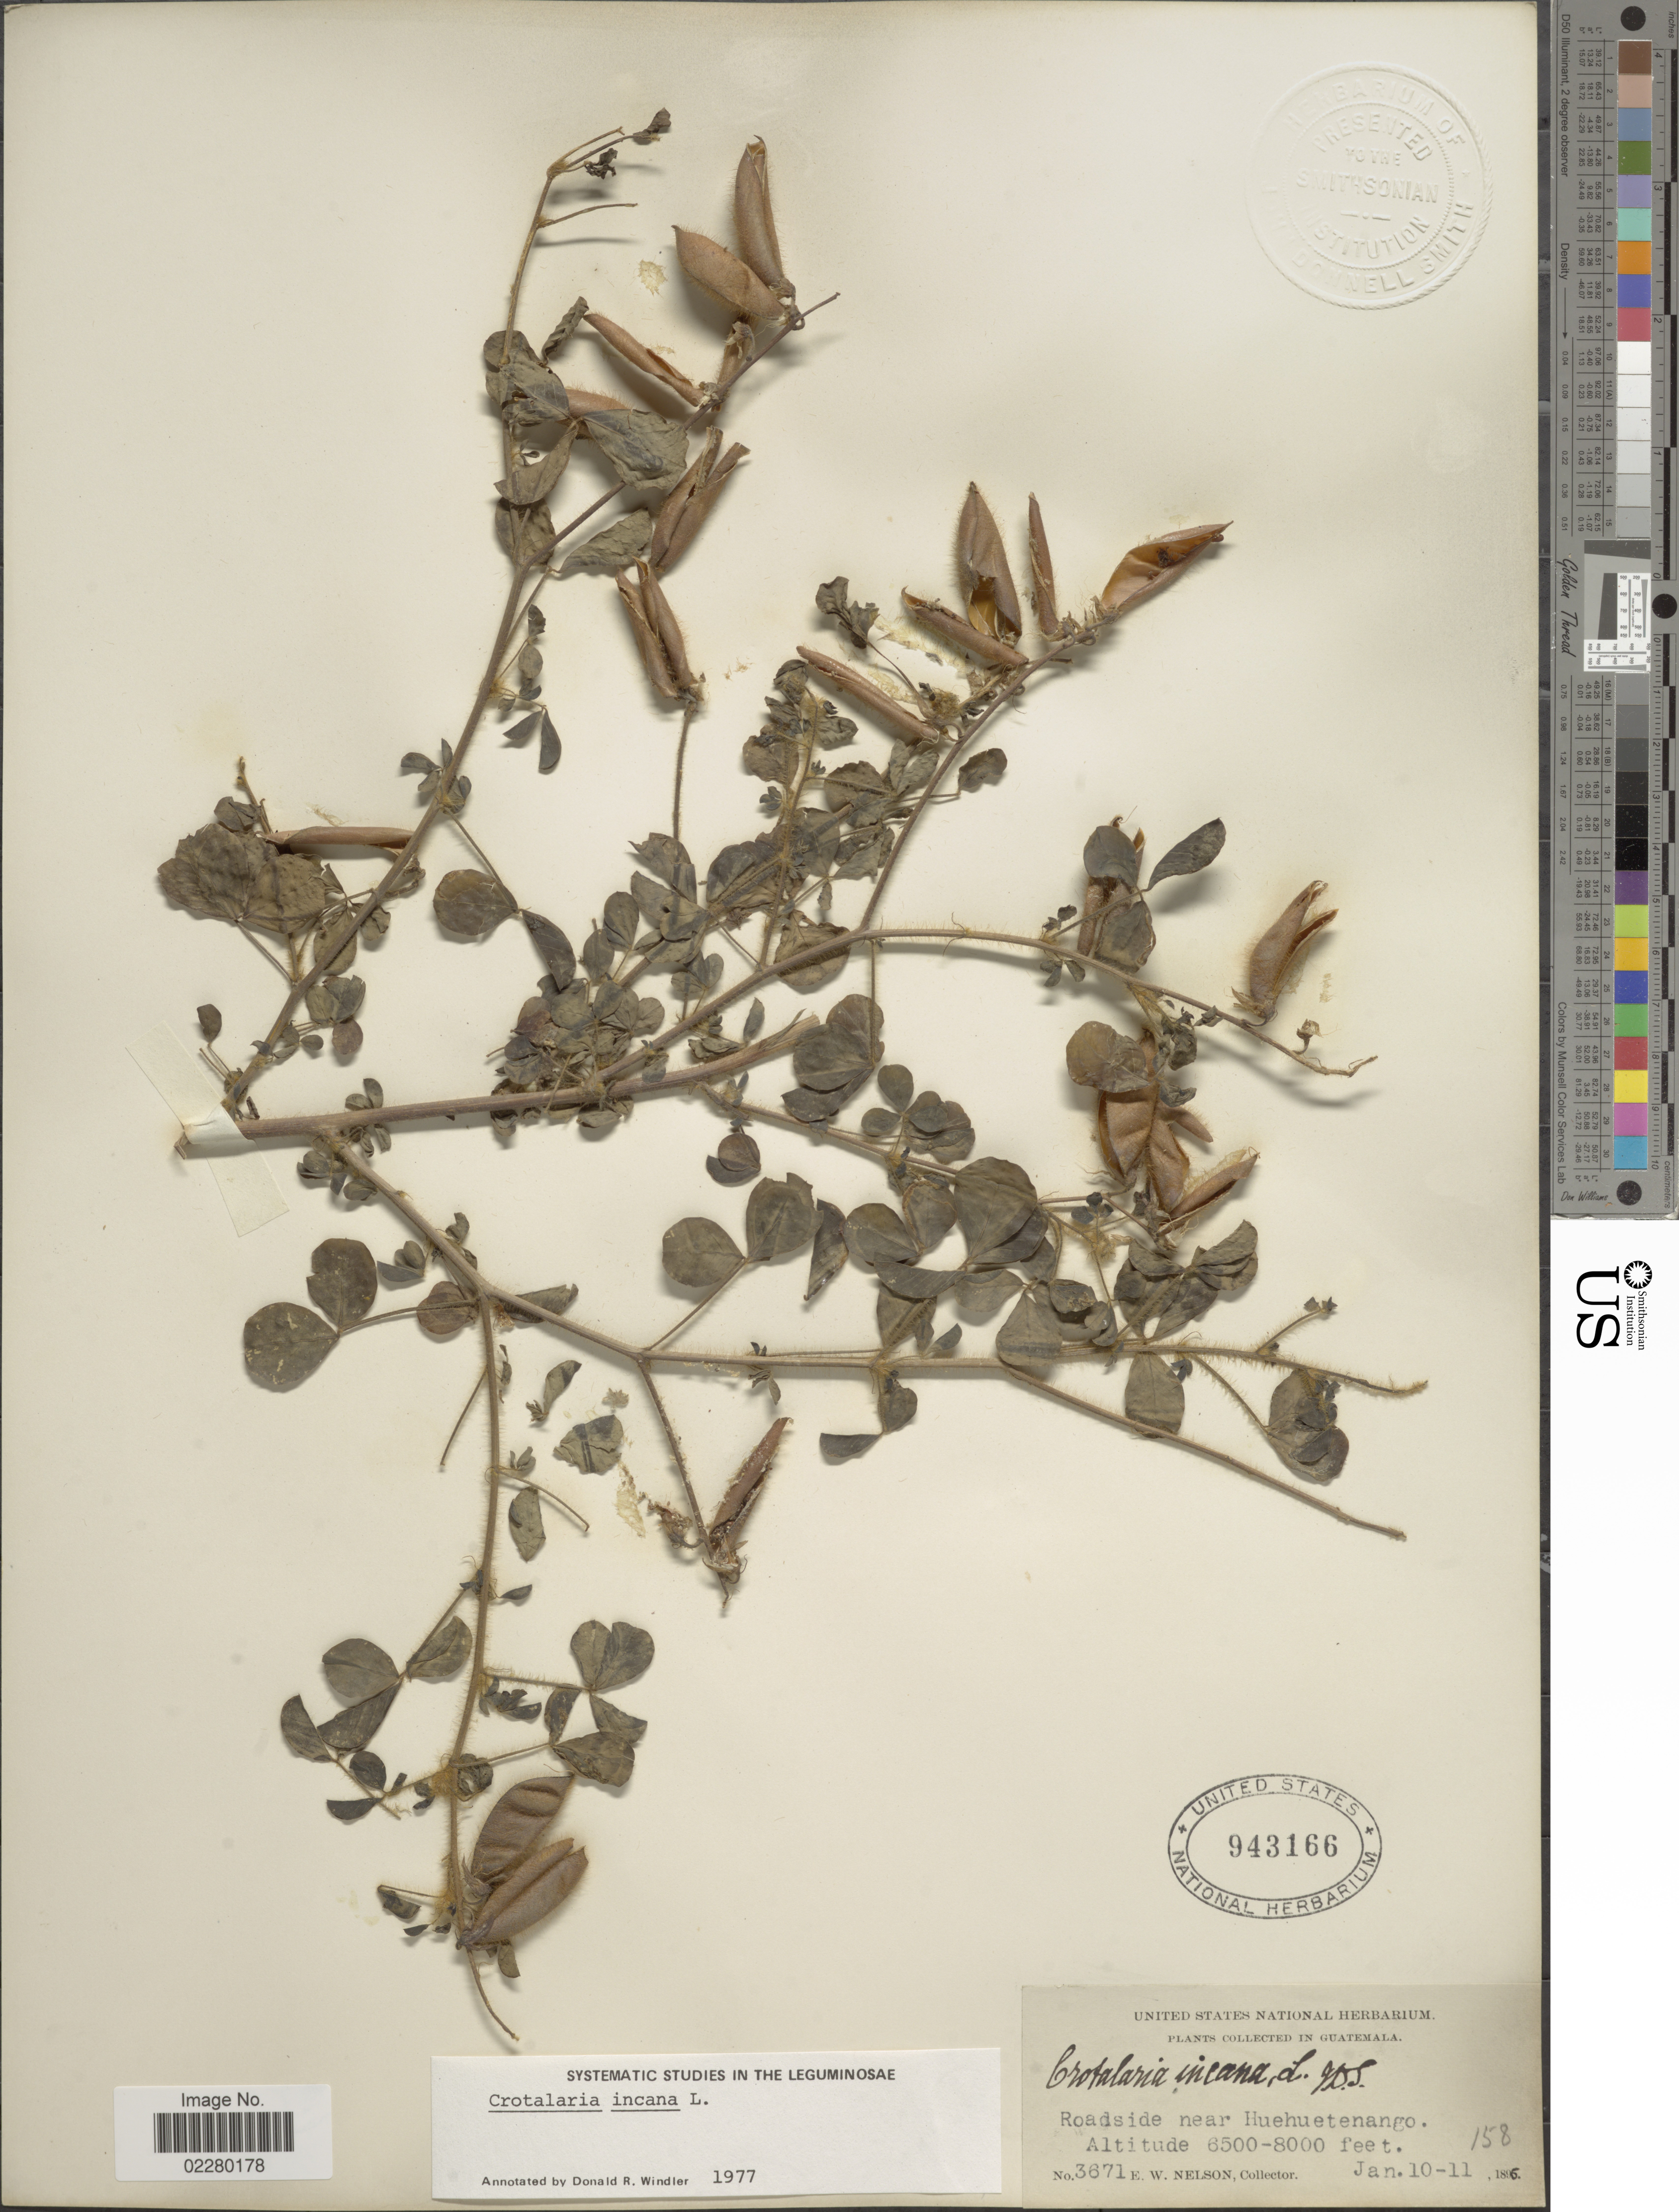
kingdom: Plantae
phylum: Tracheophyta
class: Magnoliopsida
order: Fabales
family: Fabaceae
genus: Crotalaria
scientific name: Crotalaria incana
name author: L.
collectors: E. W. Nelson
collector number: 3671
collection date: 1895-01-10/1895-01-11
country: Guatemala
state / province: Huehuetenango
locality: Roadside near Huehuetenango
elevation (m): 1981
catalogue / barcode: US 943166